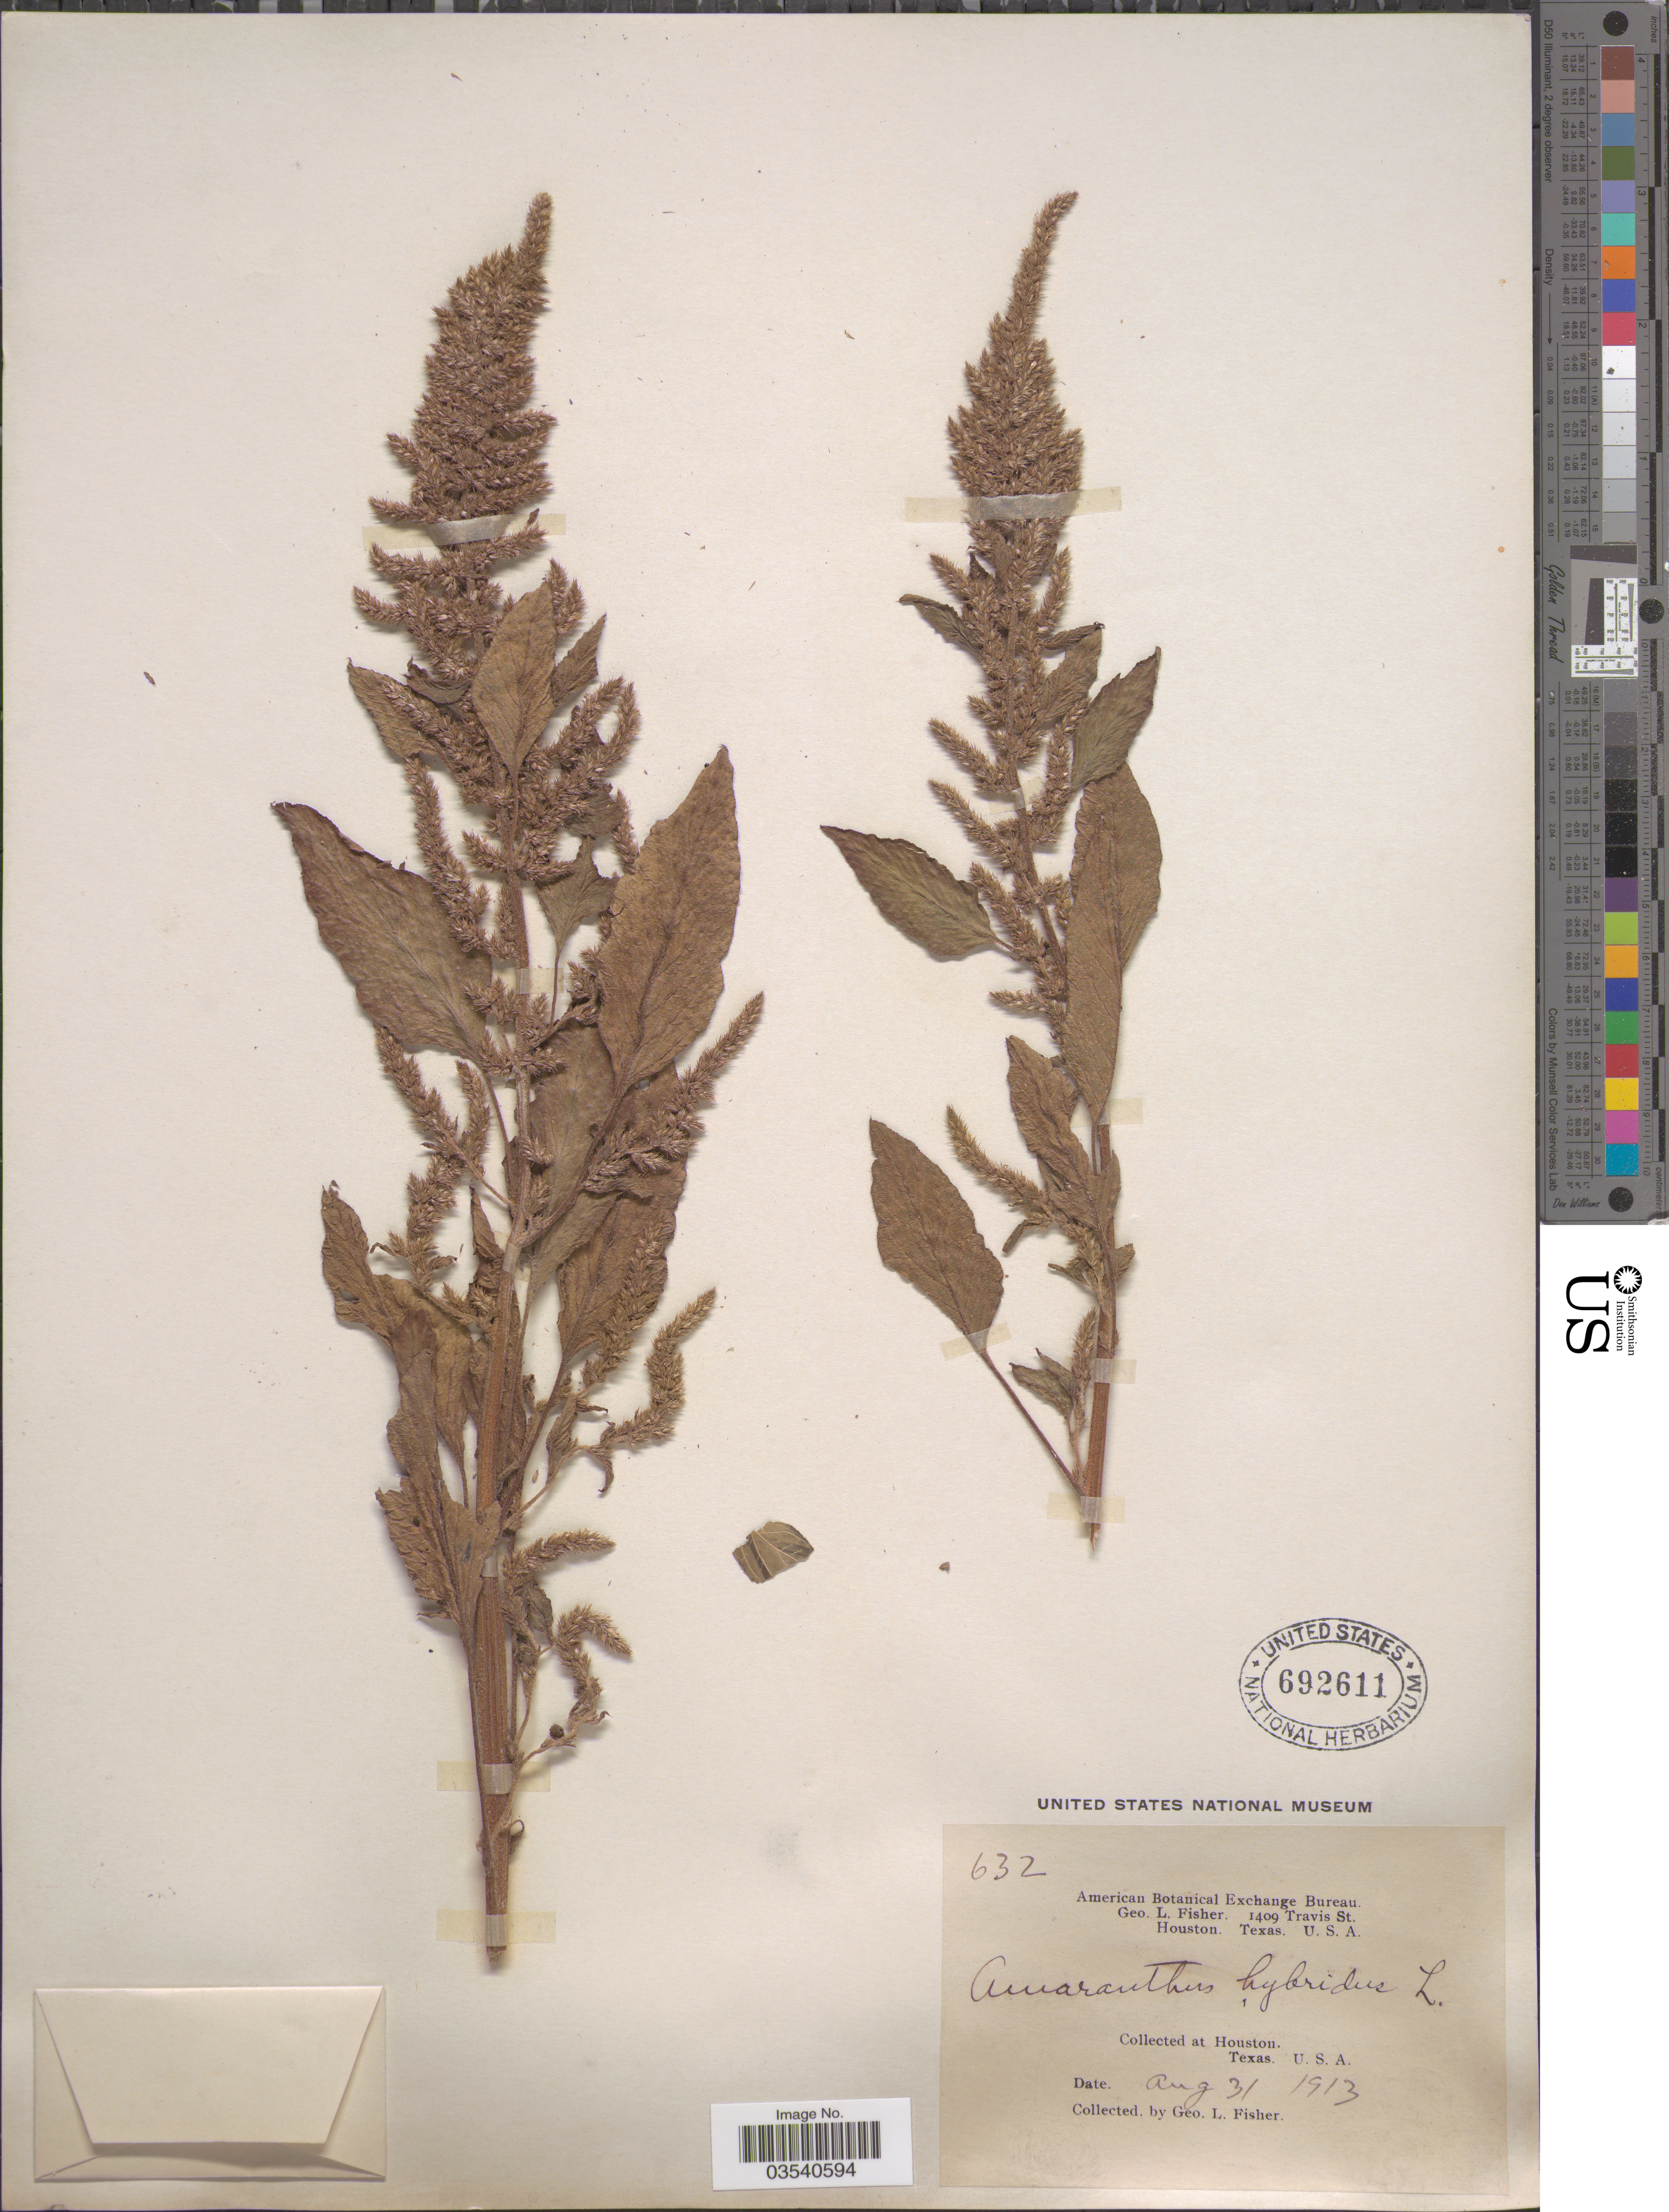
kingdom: Plantae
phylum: Tracheophyta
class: Magnoliopsida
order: Caryophyllales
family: Amaranthaceae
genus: Amaranthus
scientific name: Amaranthus hybridus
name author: L.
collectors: G. L. Fisher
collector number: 632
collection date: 1913-08-31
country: United States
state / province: Texas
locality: Houston.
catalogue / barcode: US 692611